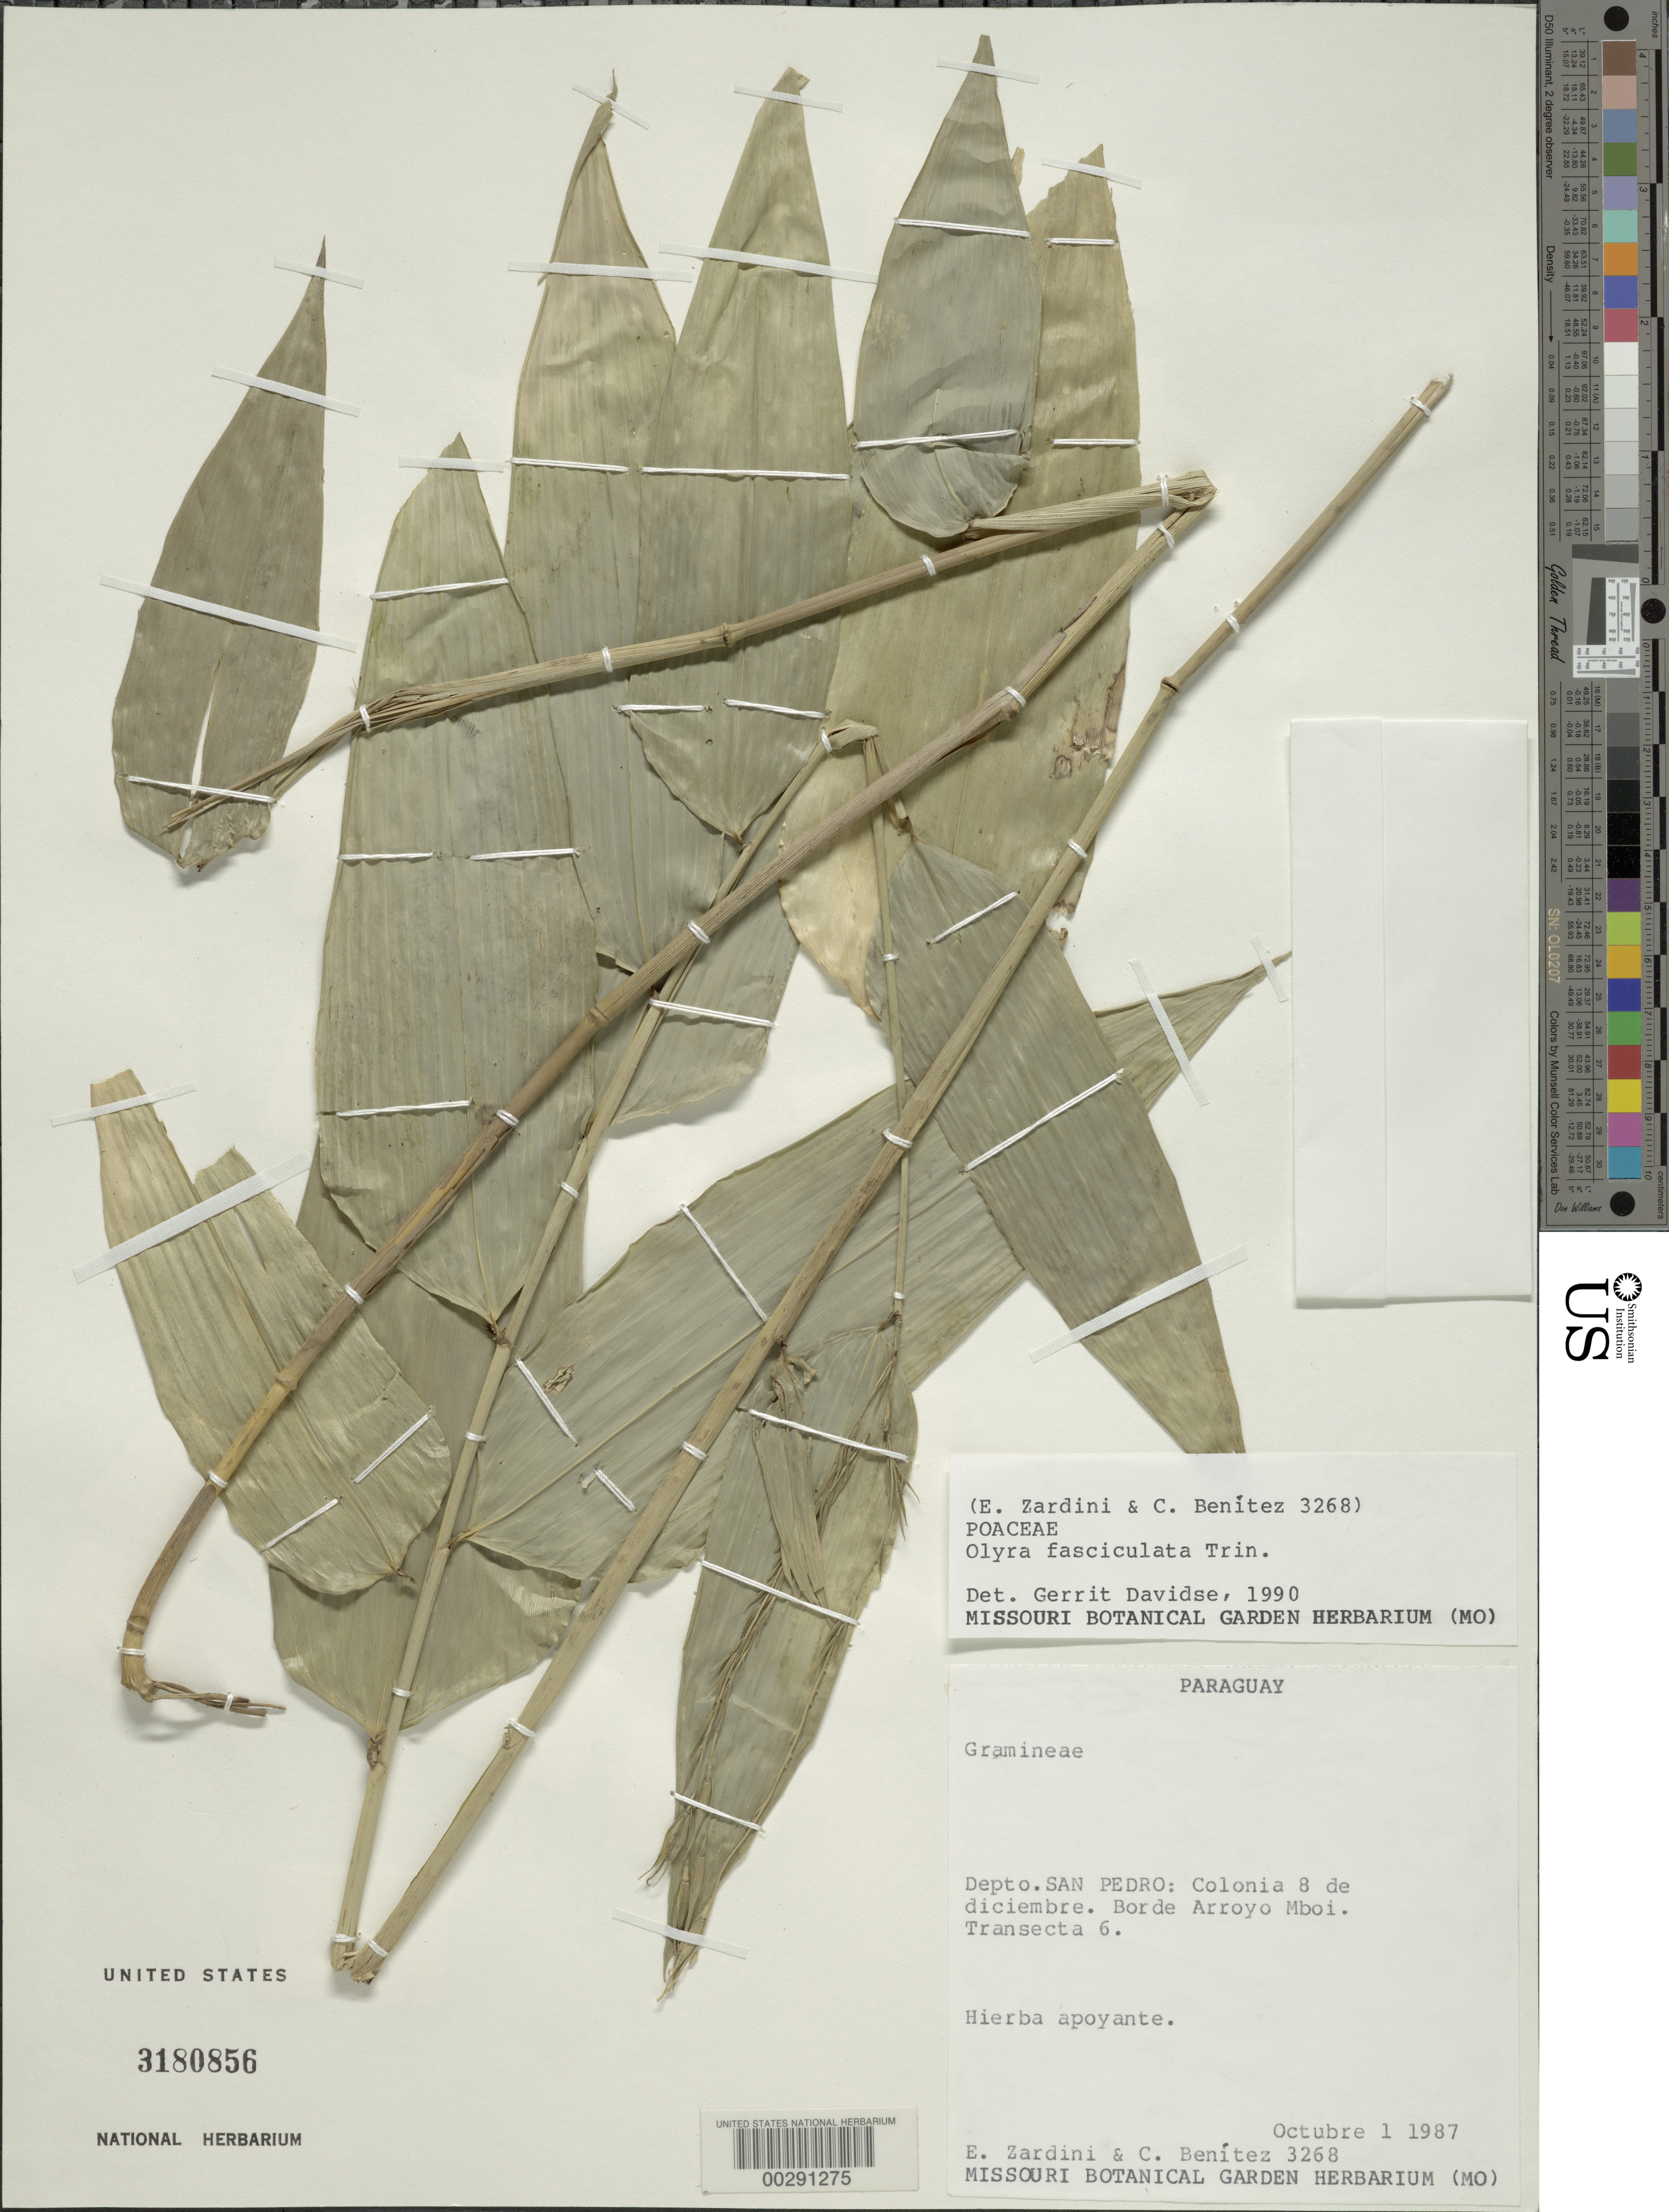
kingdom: Plantae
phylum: Tracheophyta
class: Liliopsida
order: Poales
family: Poaceae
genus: Olyra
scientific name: Olyra fasciculata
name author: Trin.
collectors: E. M. Zardini & C. G. Baenitz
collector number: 3268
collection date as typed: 01 Oct 1987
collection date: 1987-10-01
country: Paraguay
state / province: San Pedro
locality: Arroyo mboi; colonia 8 de diciembre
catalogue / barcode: US 3180856